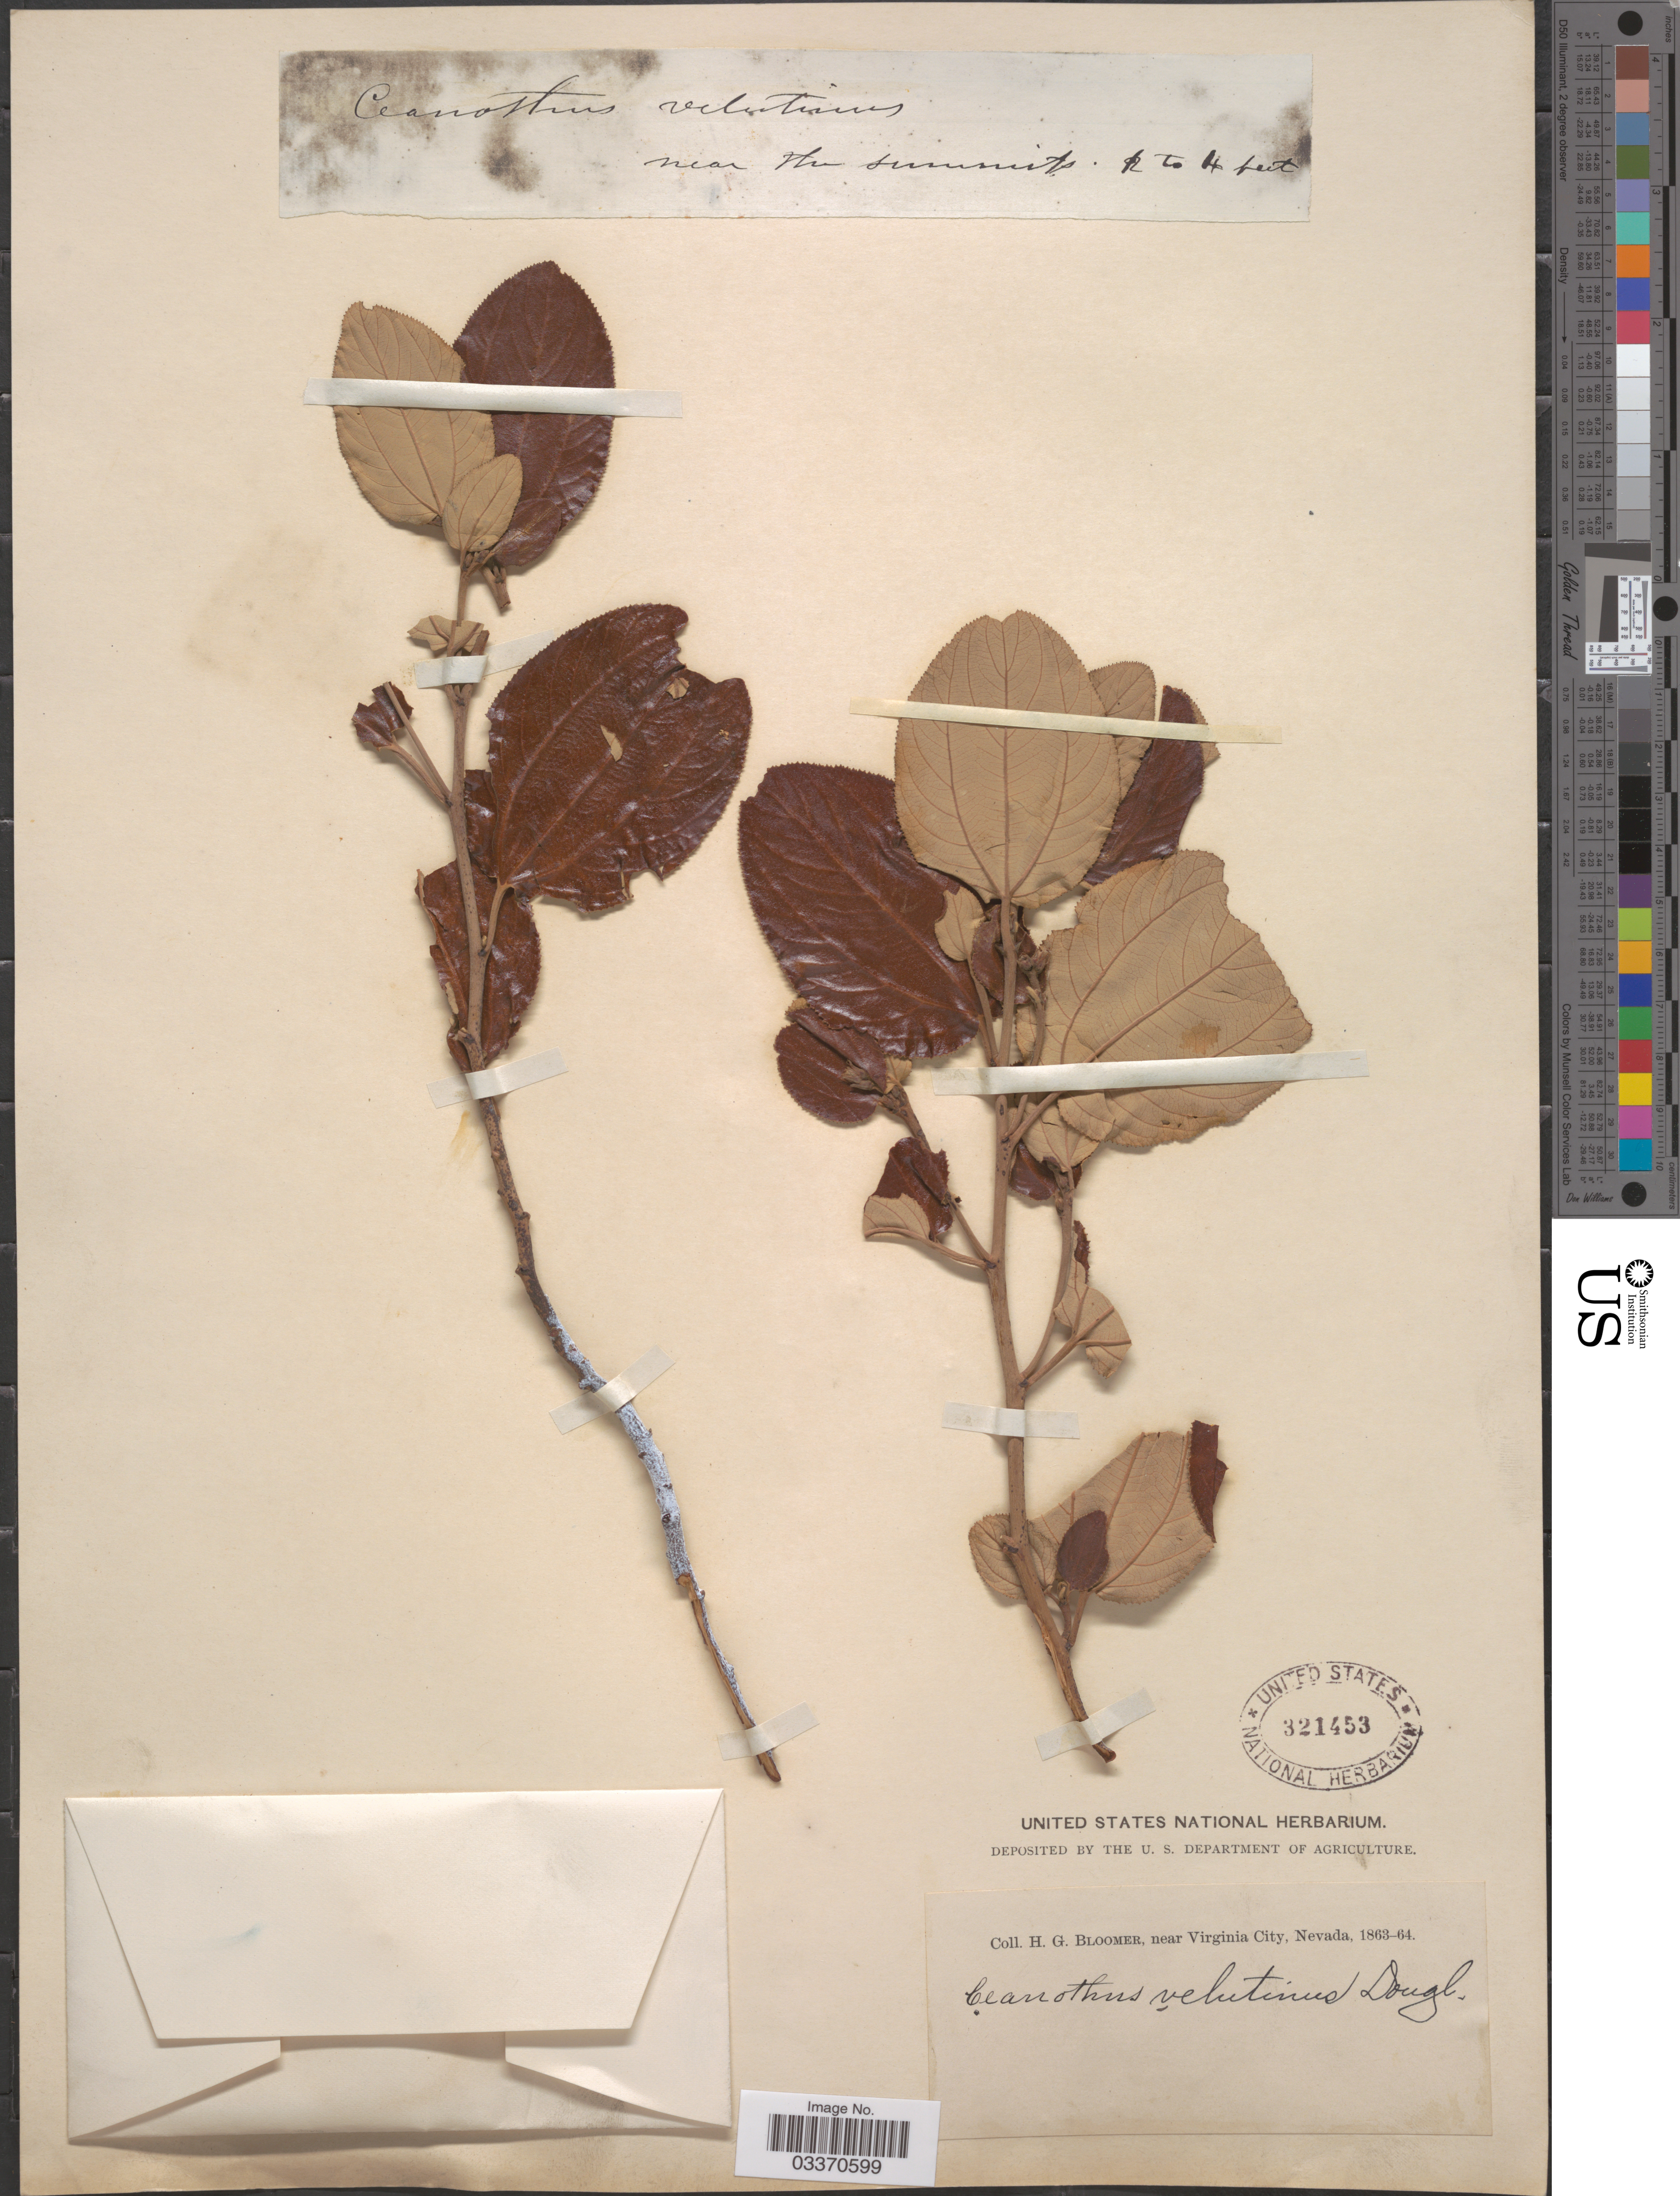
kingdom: Plantae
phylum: Tracheophyta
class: Magnoliopsida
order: Rosales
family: Rhamnaceae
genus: Ceanothus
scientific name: Ceanothus velutinus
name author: Douglas ex Hook.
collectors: H. Bloomer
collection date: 1863/1864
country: United States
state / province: Nevada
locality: Near Virginia City. Near the summit.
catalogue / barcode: US 321453